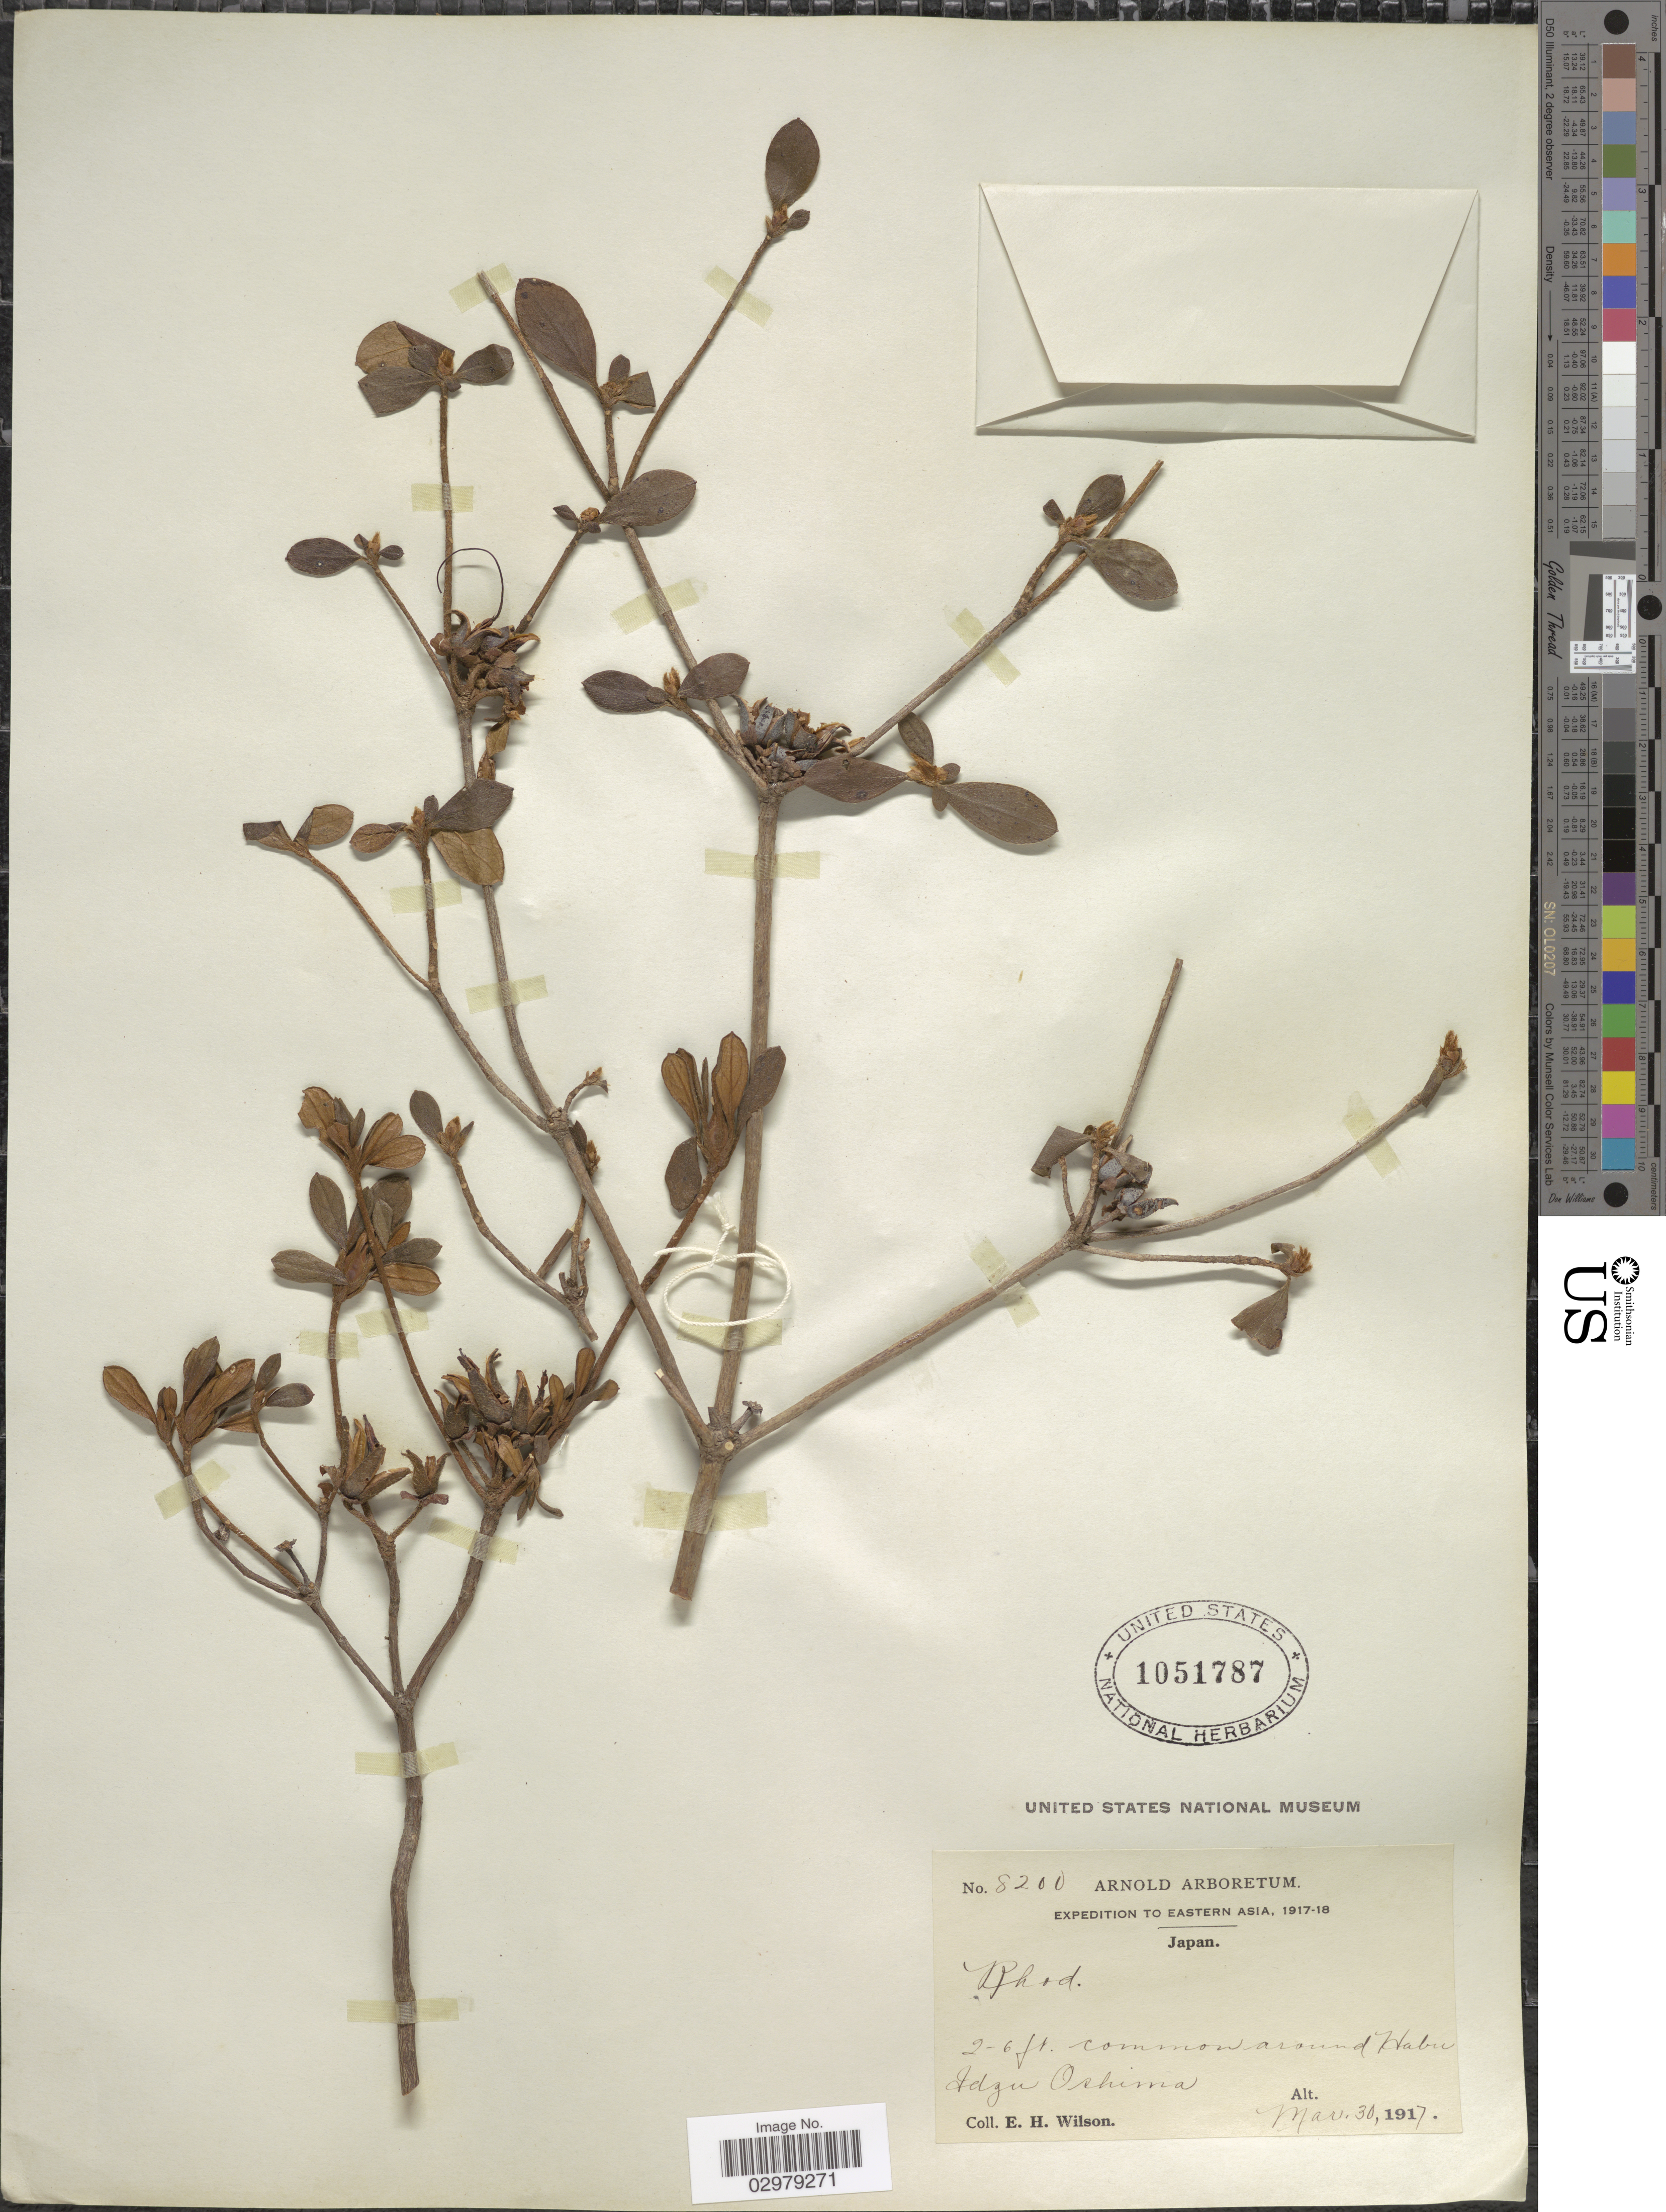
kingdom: Plantae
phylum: Tracheophyta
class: Magnoliopsida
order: Ericales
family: Ericaceae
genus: Rhododendron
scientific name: Rhododendron sp.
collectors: E. Wilson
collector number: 8200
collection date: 1917-03-30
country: Japan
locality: Idzu Oshima.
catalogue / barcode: US 1051787